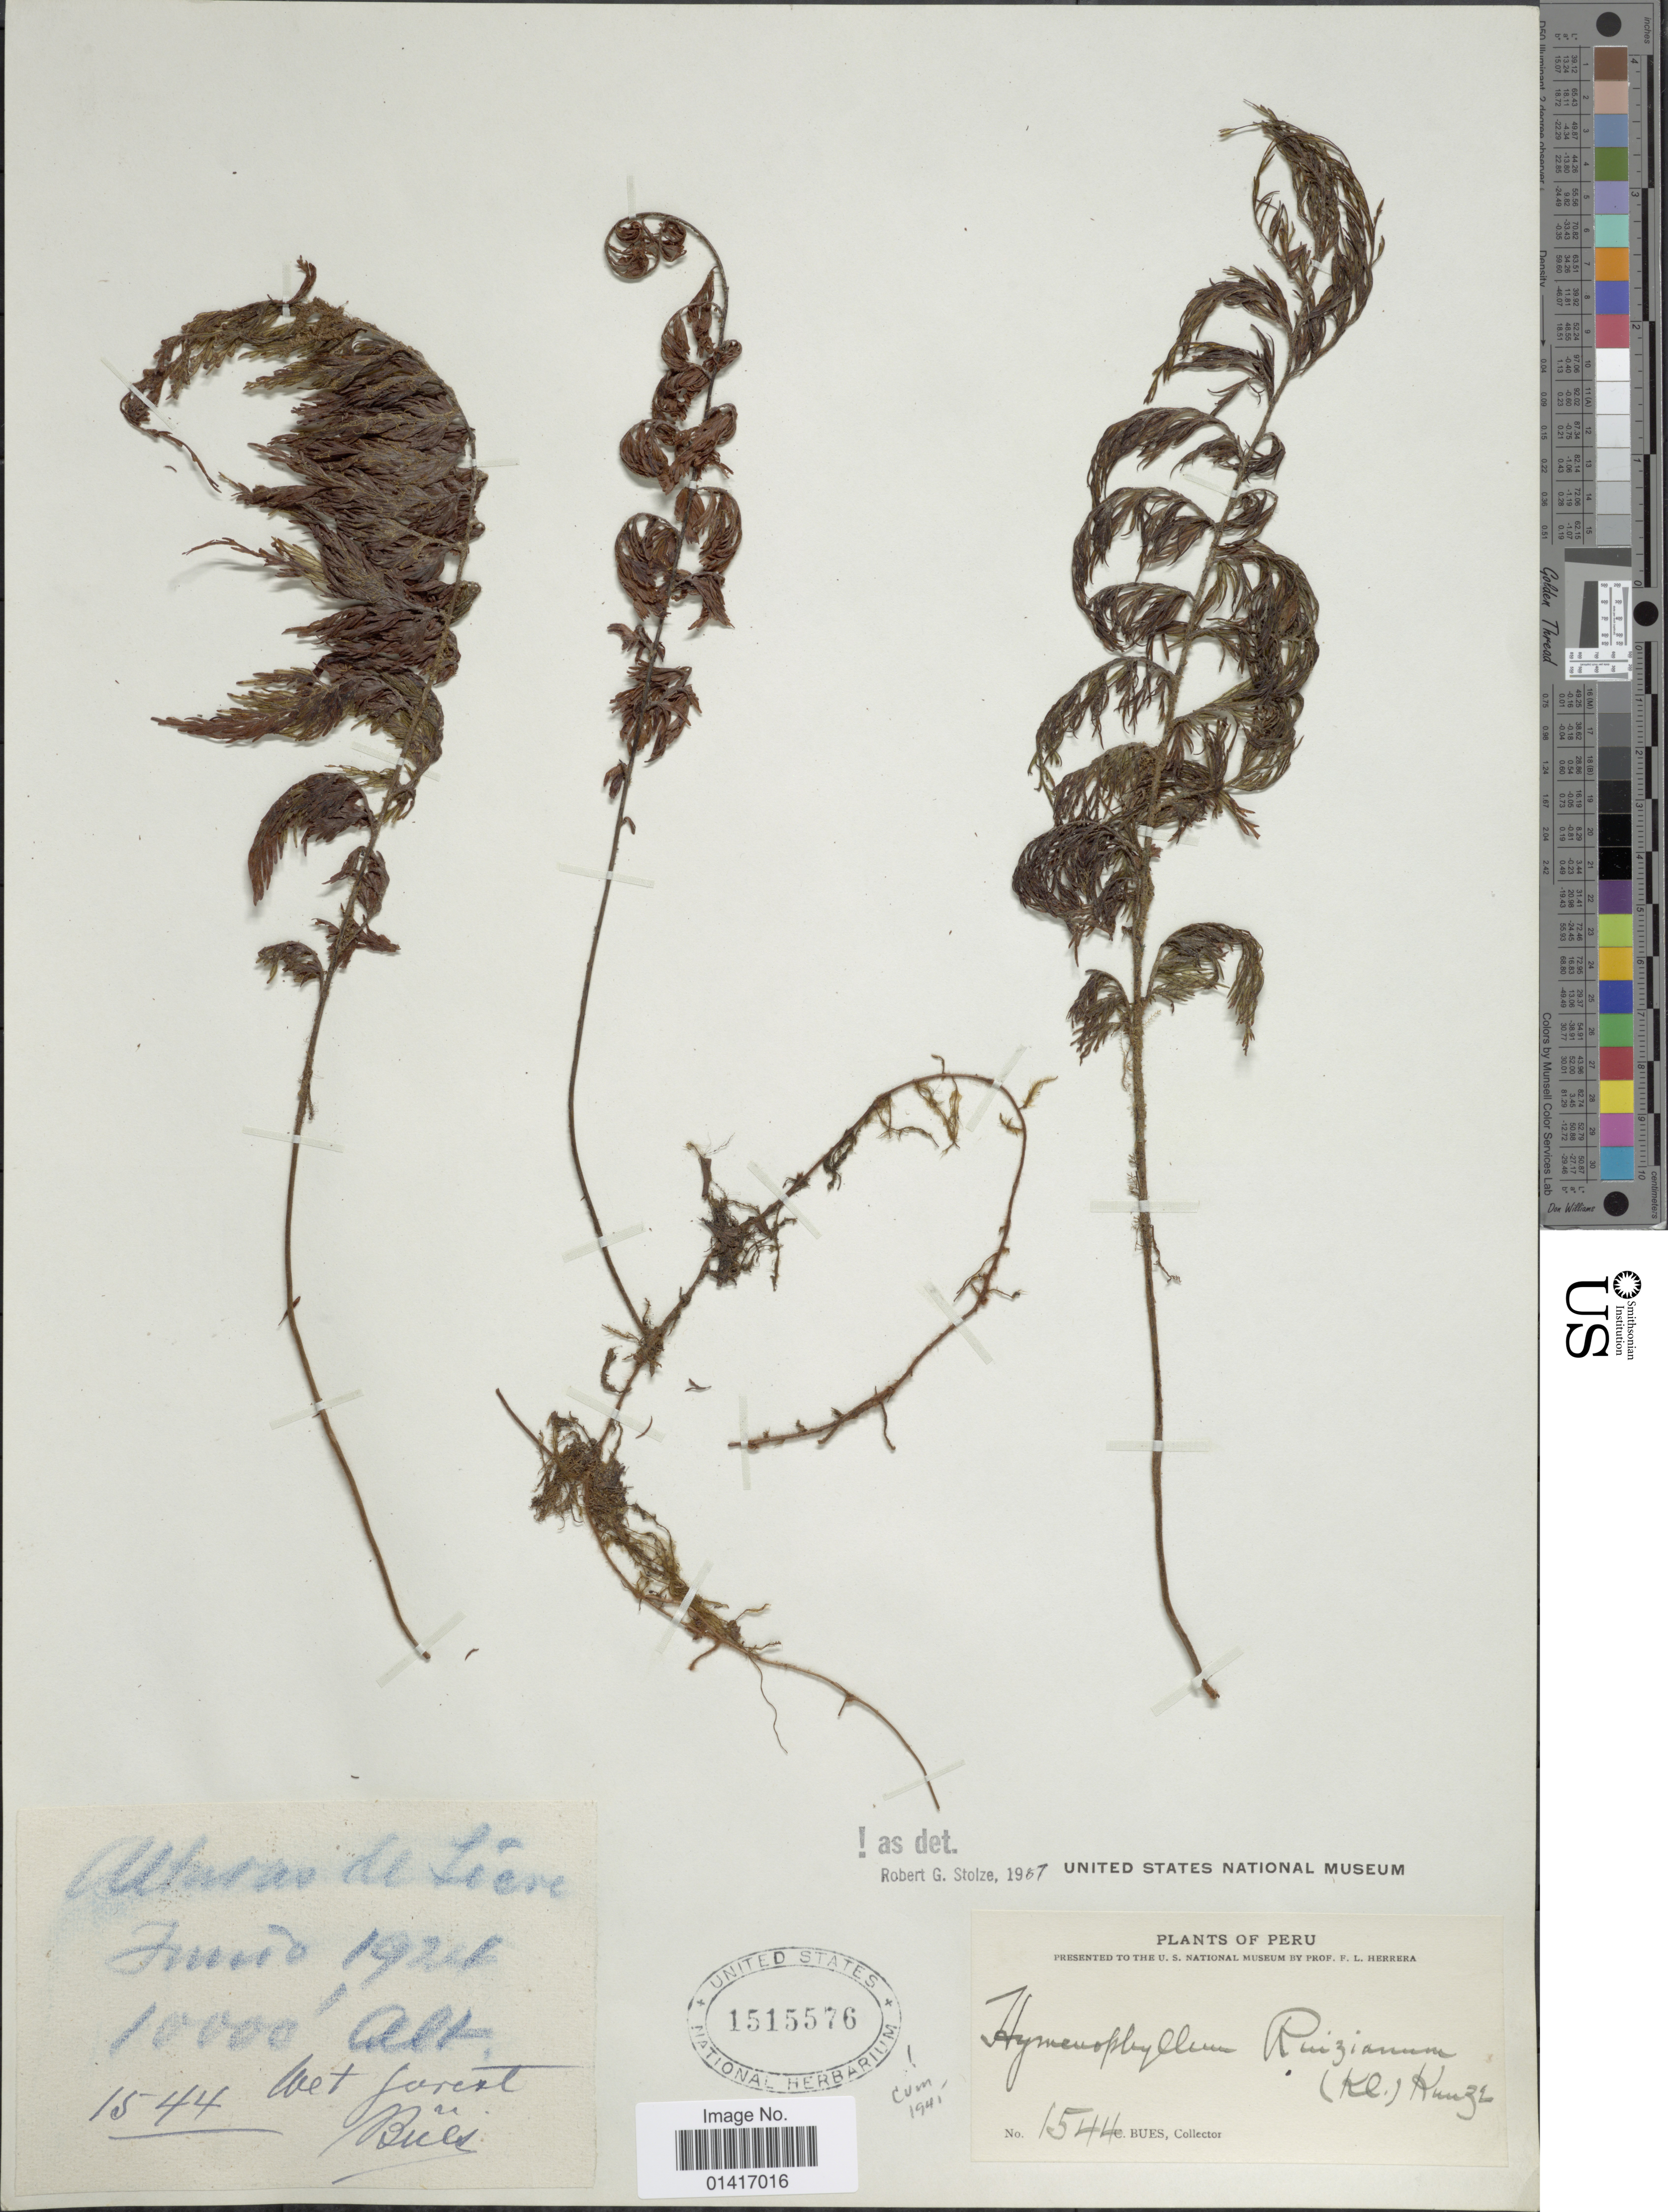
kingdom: Plantae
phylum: Tracheophyta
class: Polypodiopsida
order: Hymenophyllales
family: Hymenophyllaceae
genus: Hymenophyllum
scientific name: Hymenophyllum ruizianum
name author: (Klotzsch) Kunze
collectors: C. Bues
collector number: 1544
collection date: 1924-06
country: Peru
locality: Alturas de Leire [interpreted]. Wet forest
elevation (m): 3048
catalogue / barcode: US 1515576